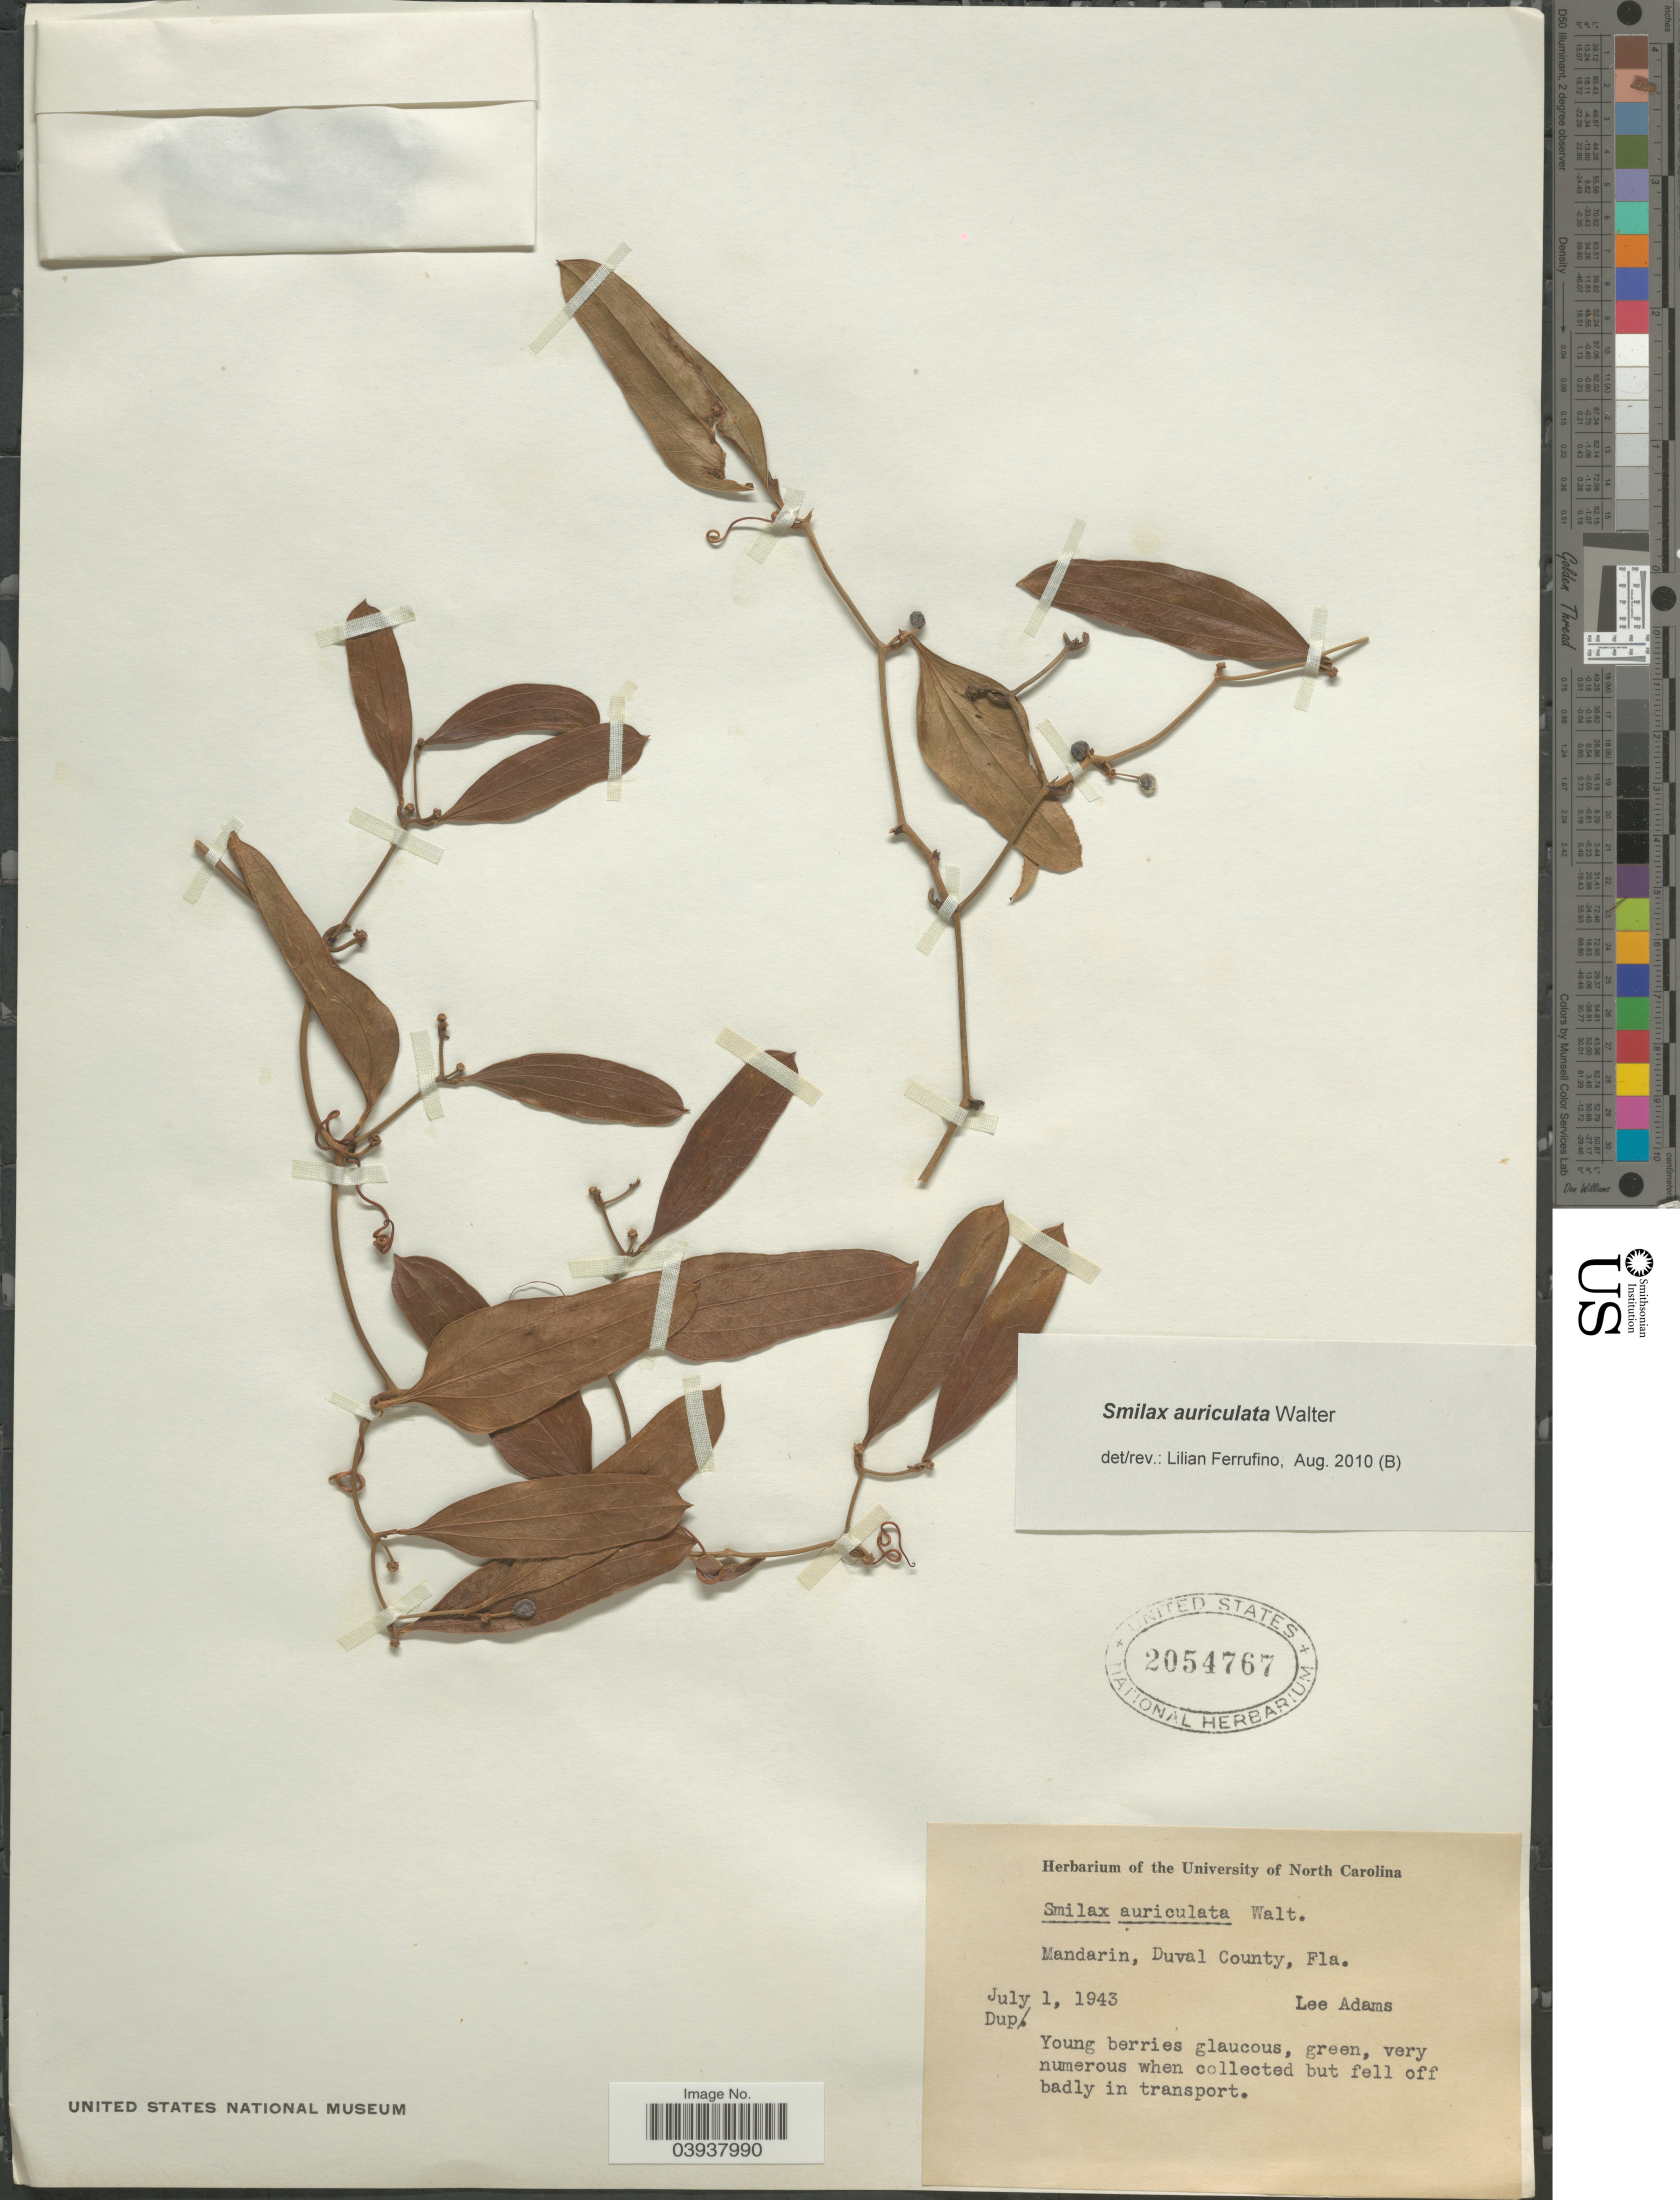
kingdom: Plantae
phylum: Tracheophyta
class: Liliopsida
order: Liliales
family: Smilacaceae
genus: Smilax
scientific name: Smilax auriculata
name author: Walter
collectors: L. G. Adams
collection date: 1943-07-01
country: United States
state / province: Florida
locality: Mandarin, Duval County.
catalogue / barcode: US 2054767